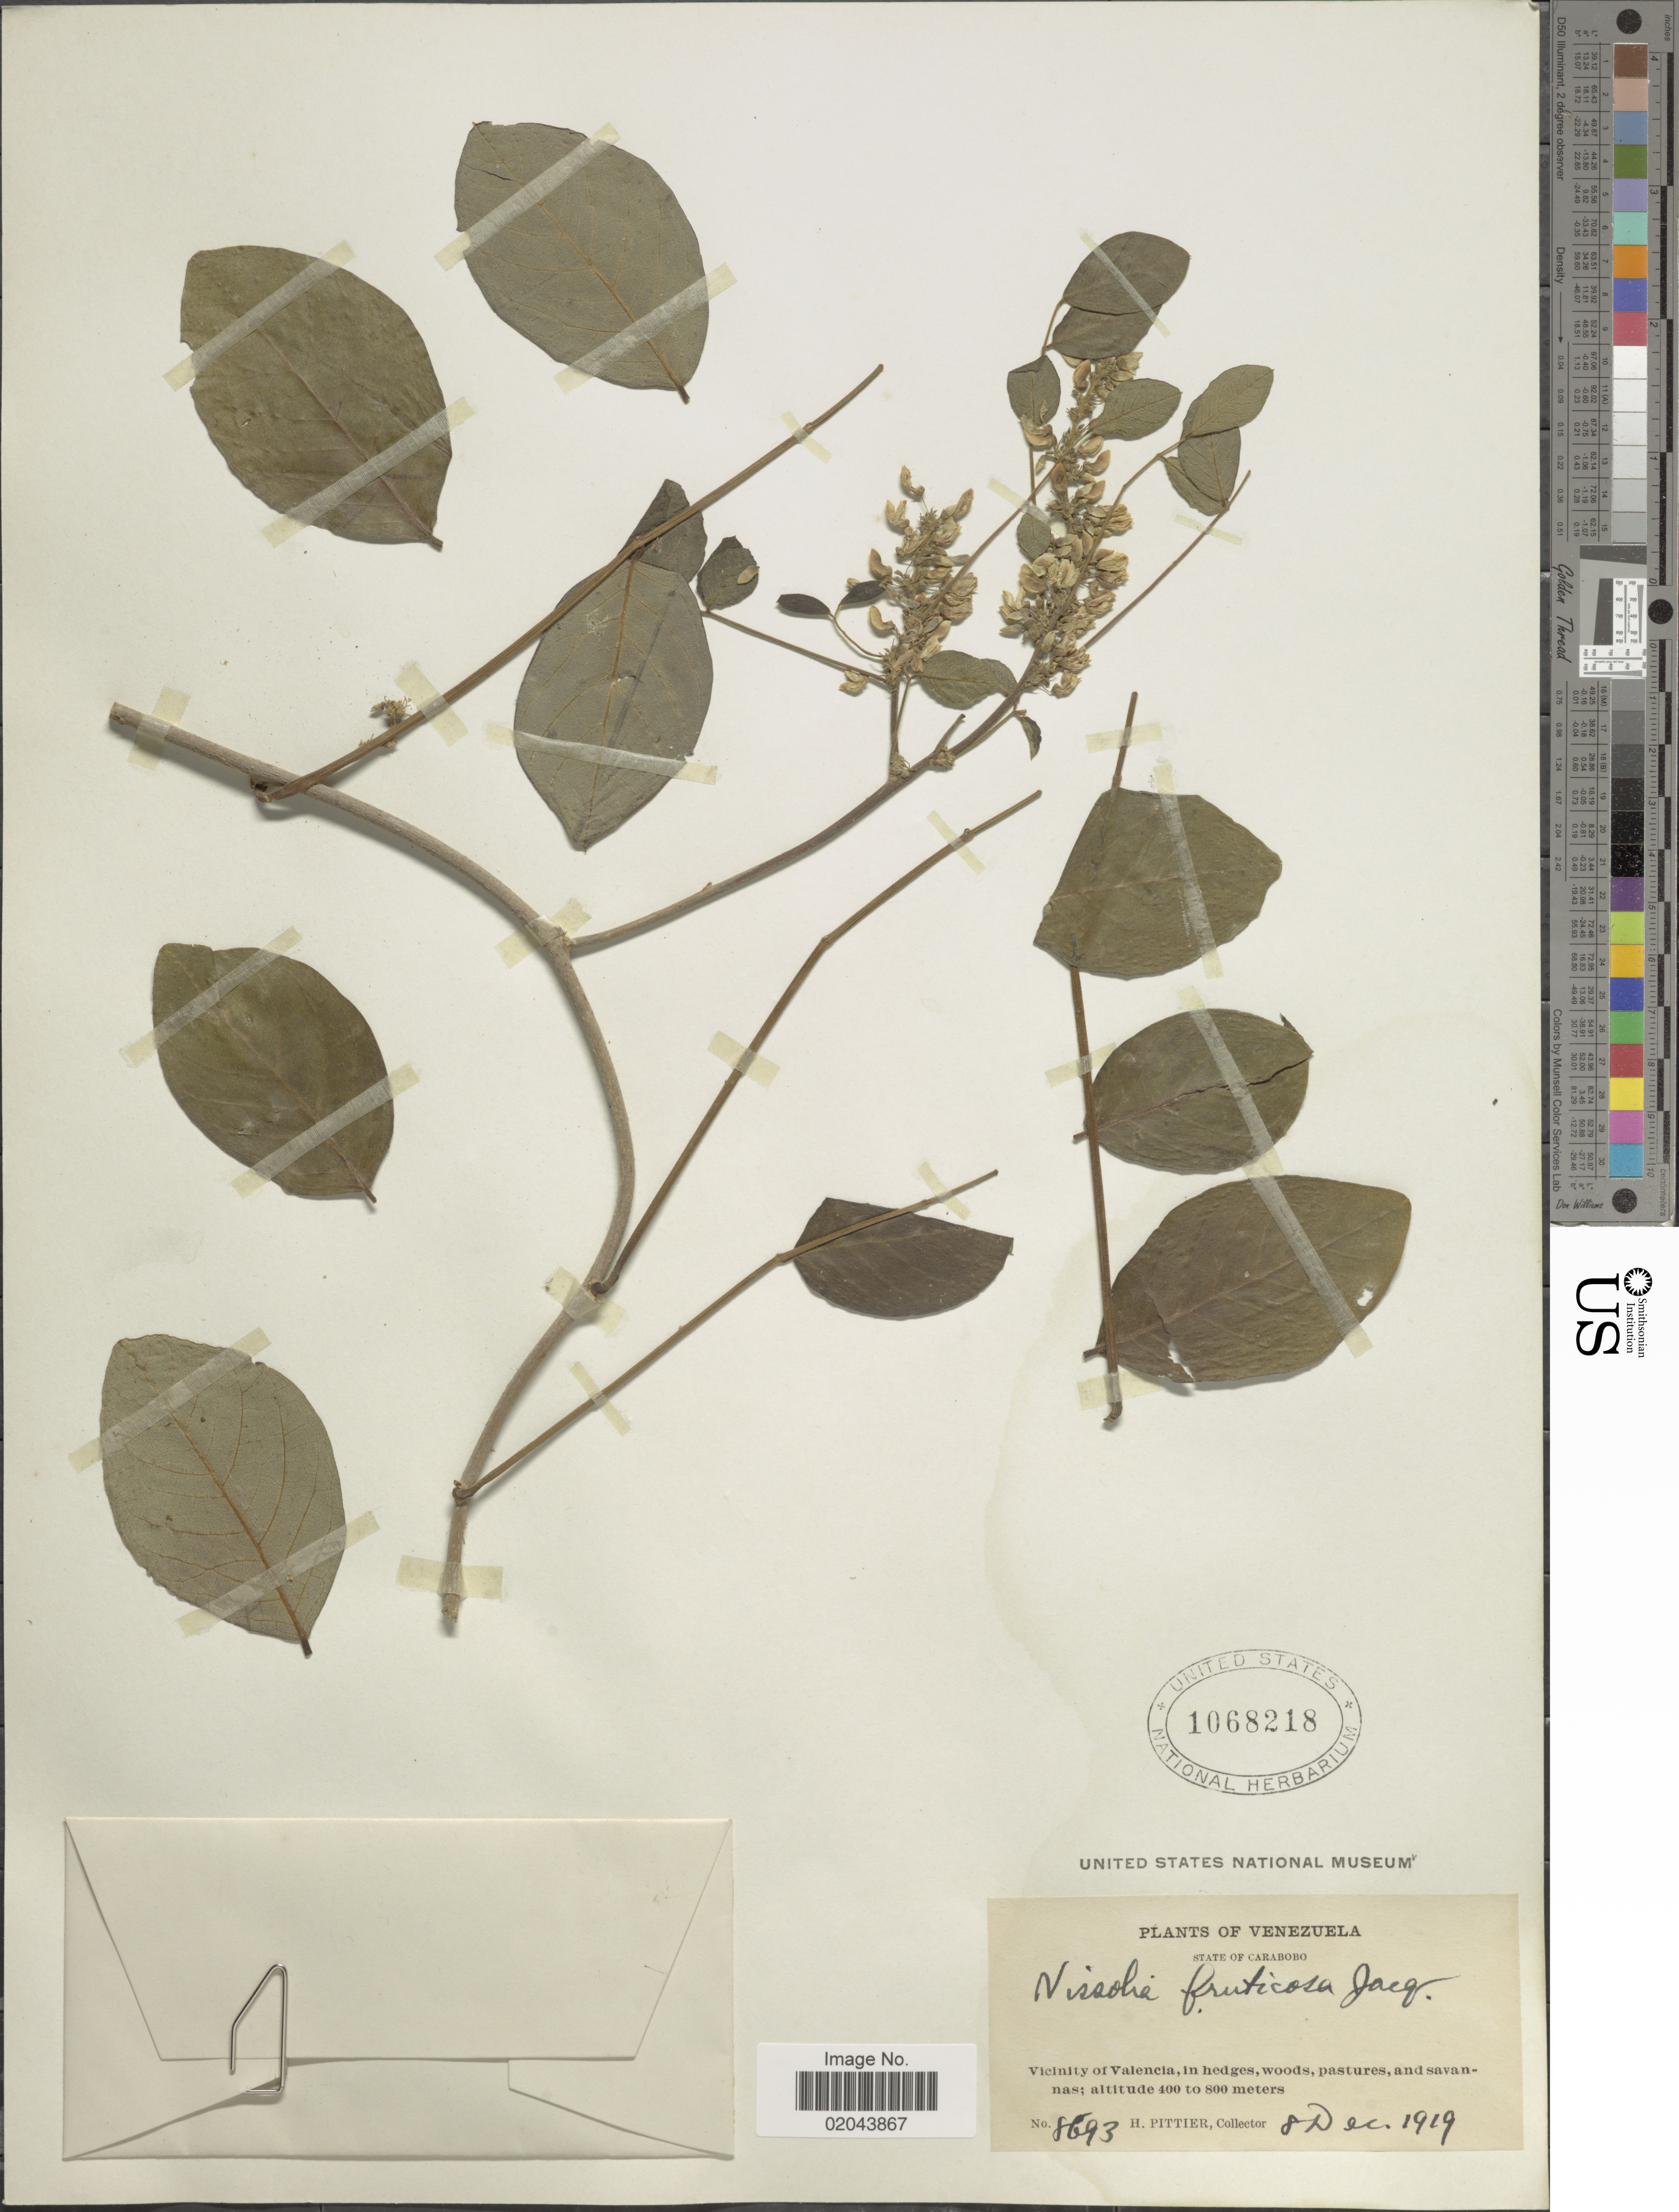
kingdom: Plantae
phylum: Tracheophyta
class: Magnoliopsida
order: Fabales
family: Fabaceae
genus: Nissolia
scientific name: Nissolia fruticosa var. fruticosa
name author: Jacq.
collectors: H. F. Pittier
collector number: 8693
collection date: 1919-12-08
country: Venezuela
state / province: Carabobo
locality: Vicinity of Valencia, in hedges, woods, pastures, and savannas.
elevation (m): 400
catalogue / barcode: US 1068218